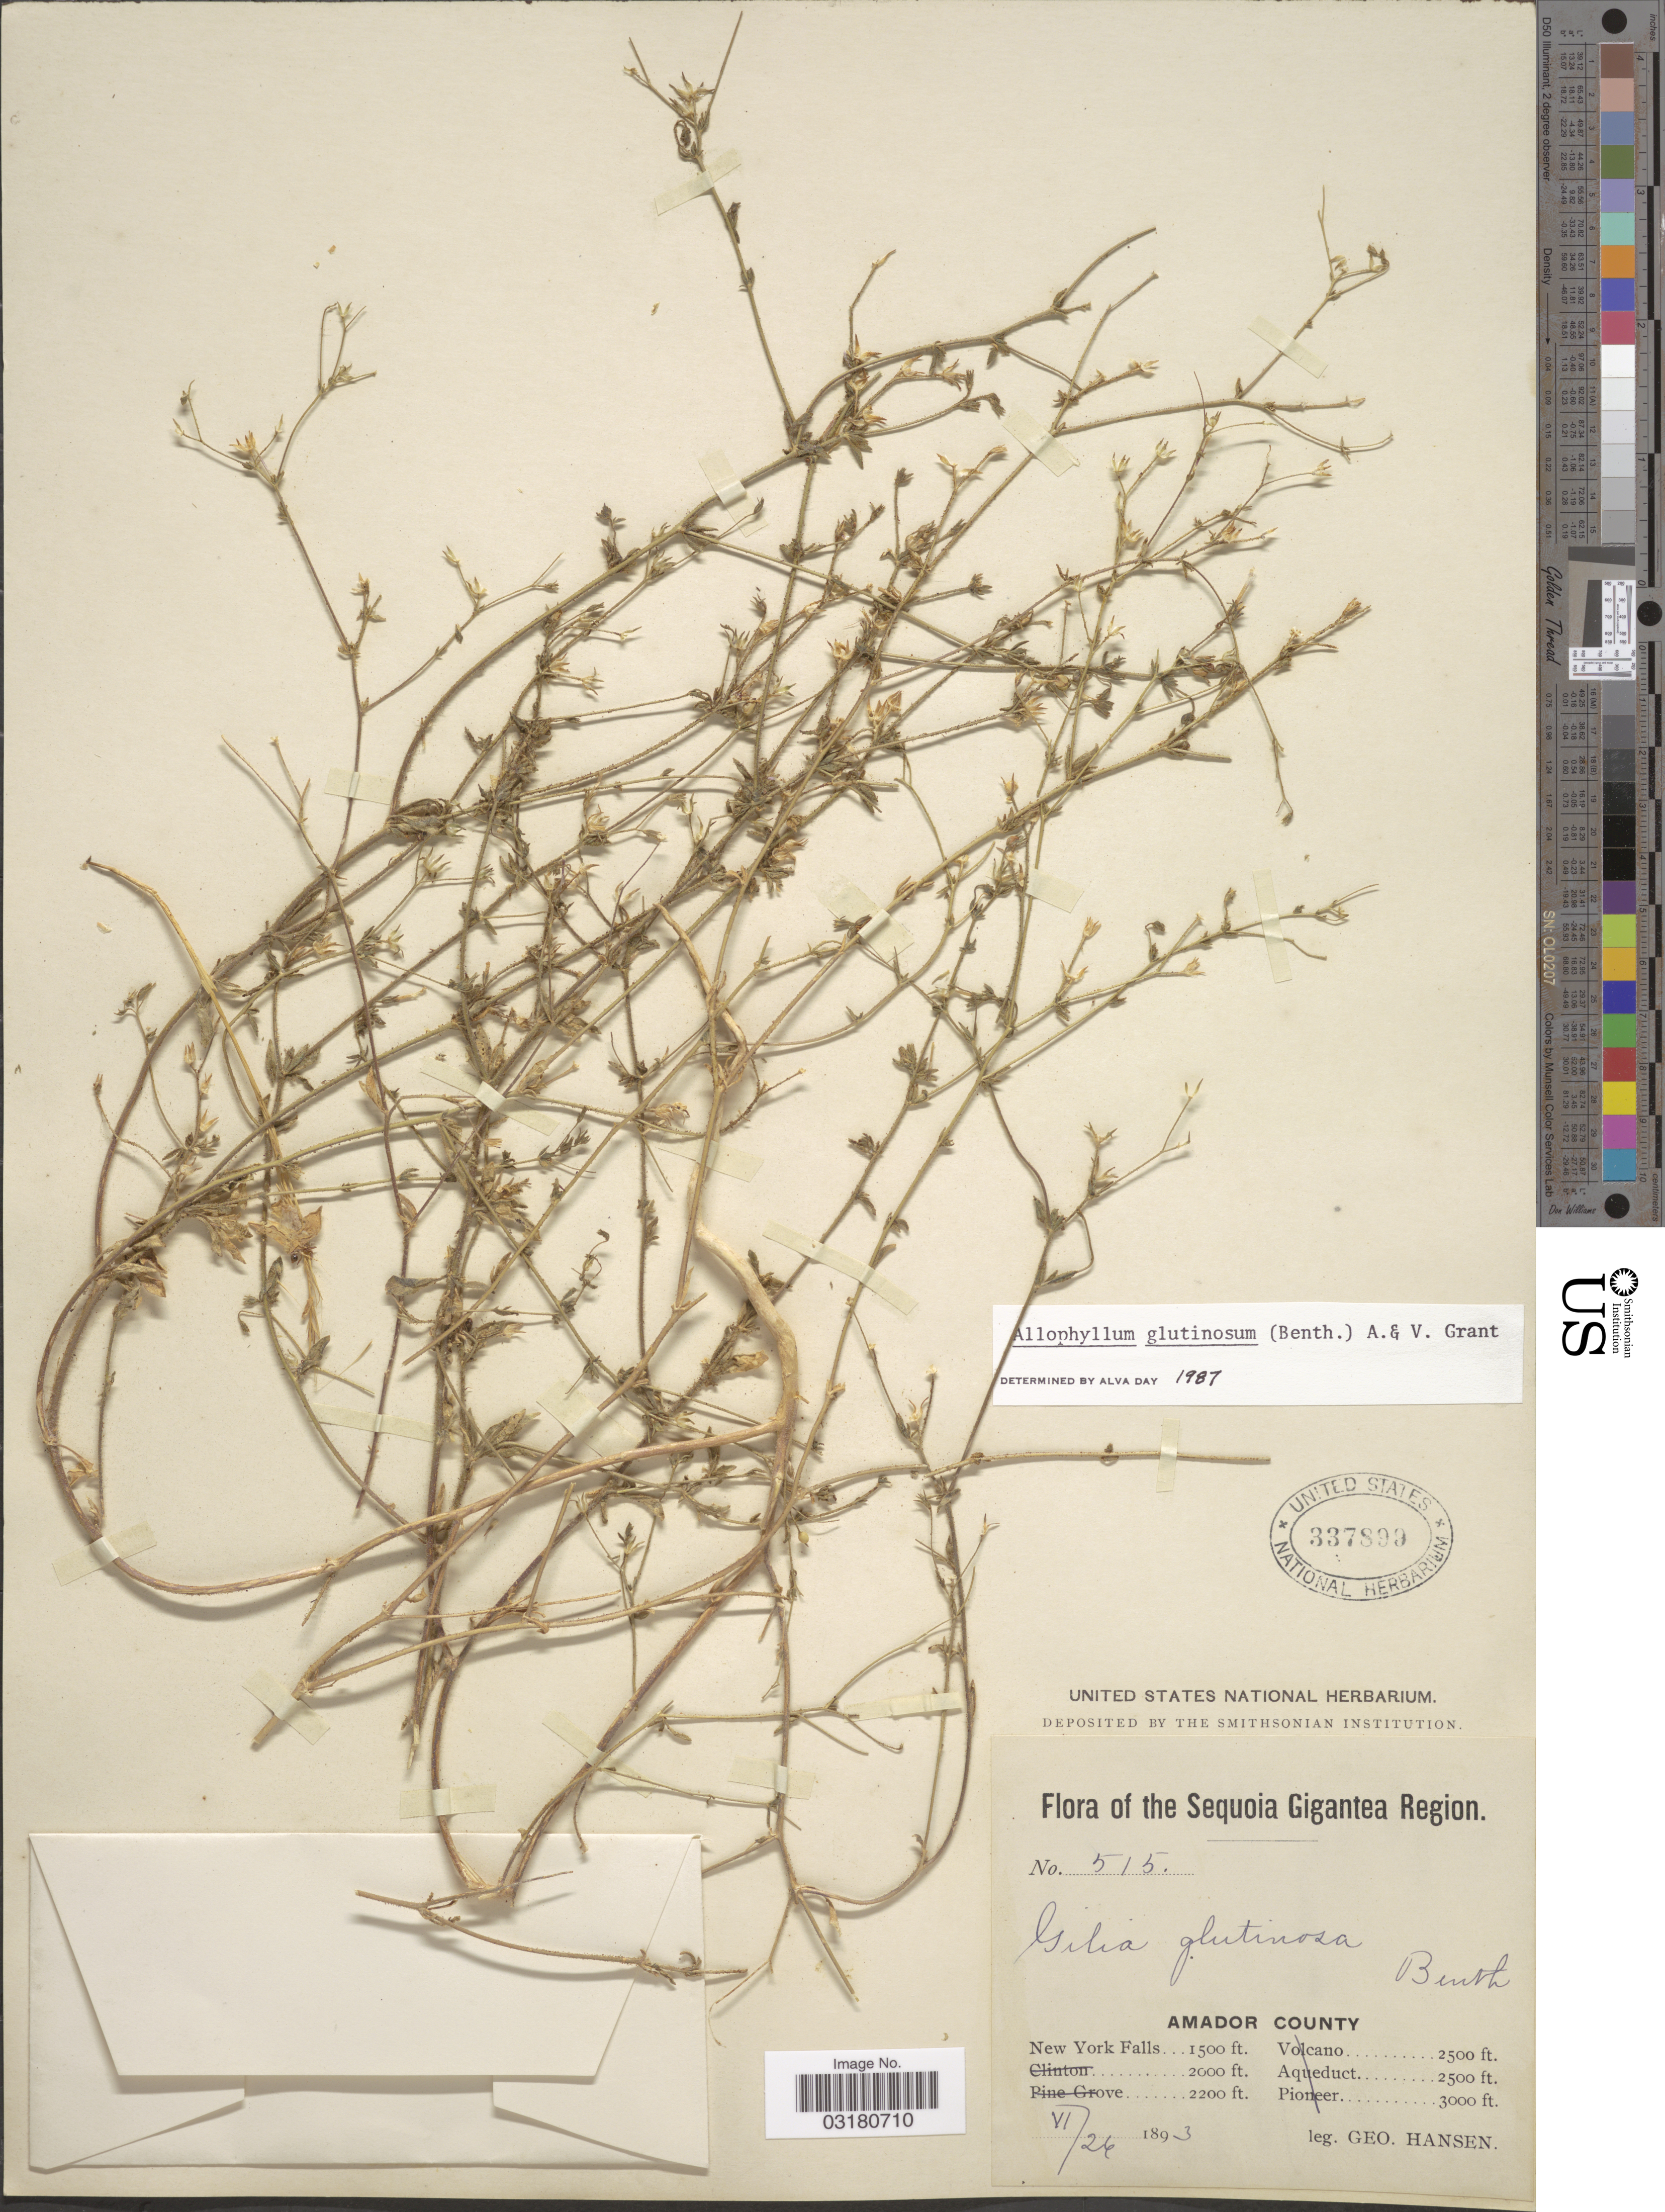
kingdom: Plantae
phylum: Tracheophyta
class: Magnoliopsida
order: Ericales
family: Polemoniaceae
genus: Allophyllum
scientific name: Allophyllum glutinosum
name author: (Benth.) A.D. Grant & V.E. Grant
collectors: G. Hansen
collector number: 515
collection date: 1893-06-26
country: United States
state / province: California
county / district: Amador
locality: Sequoia Gigantea Region. Amador County. New York Falls.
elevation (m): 457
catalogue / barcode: US 337899